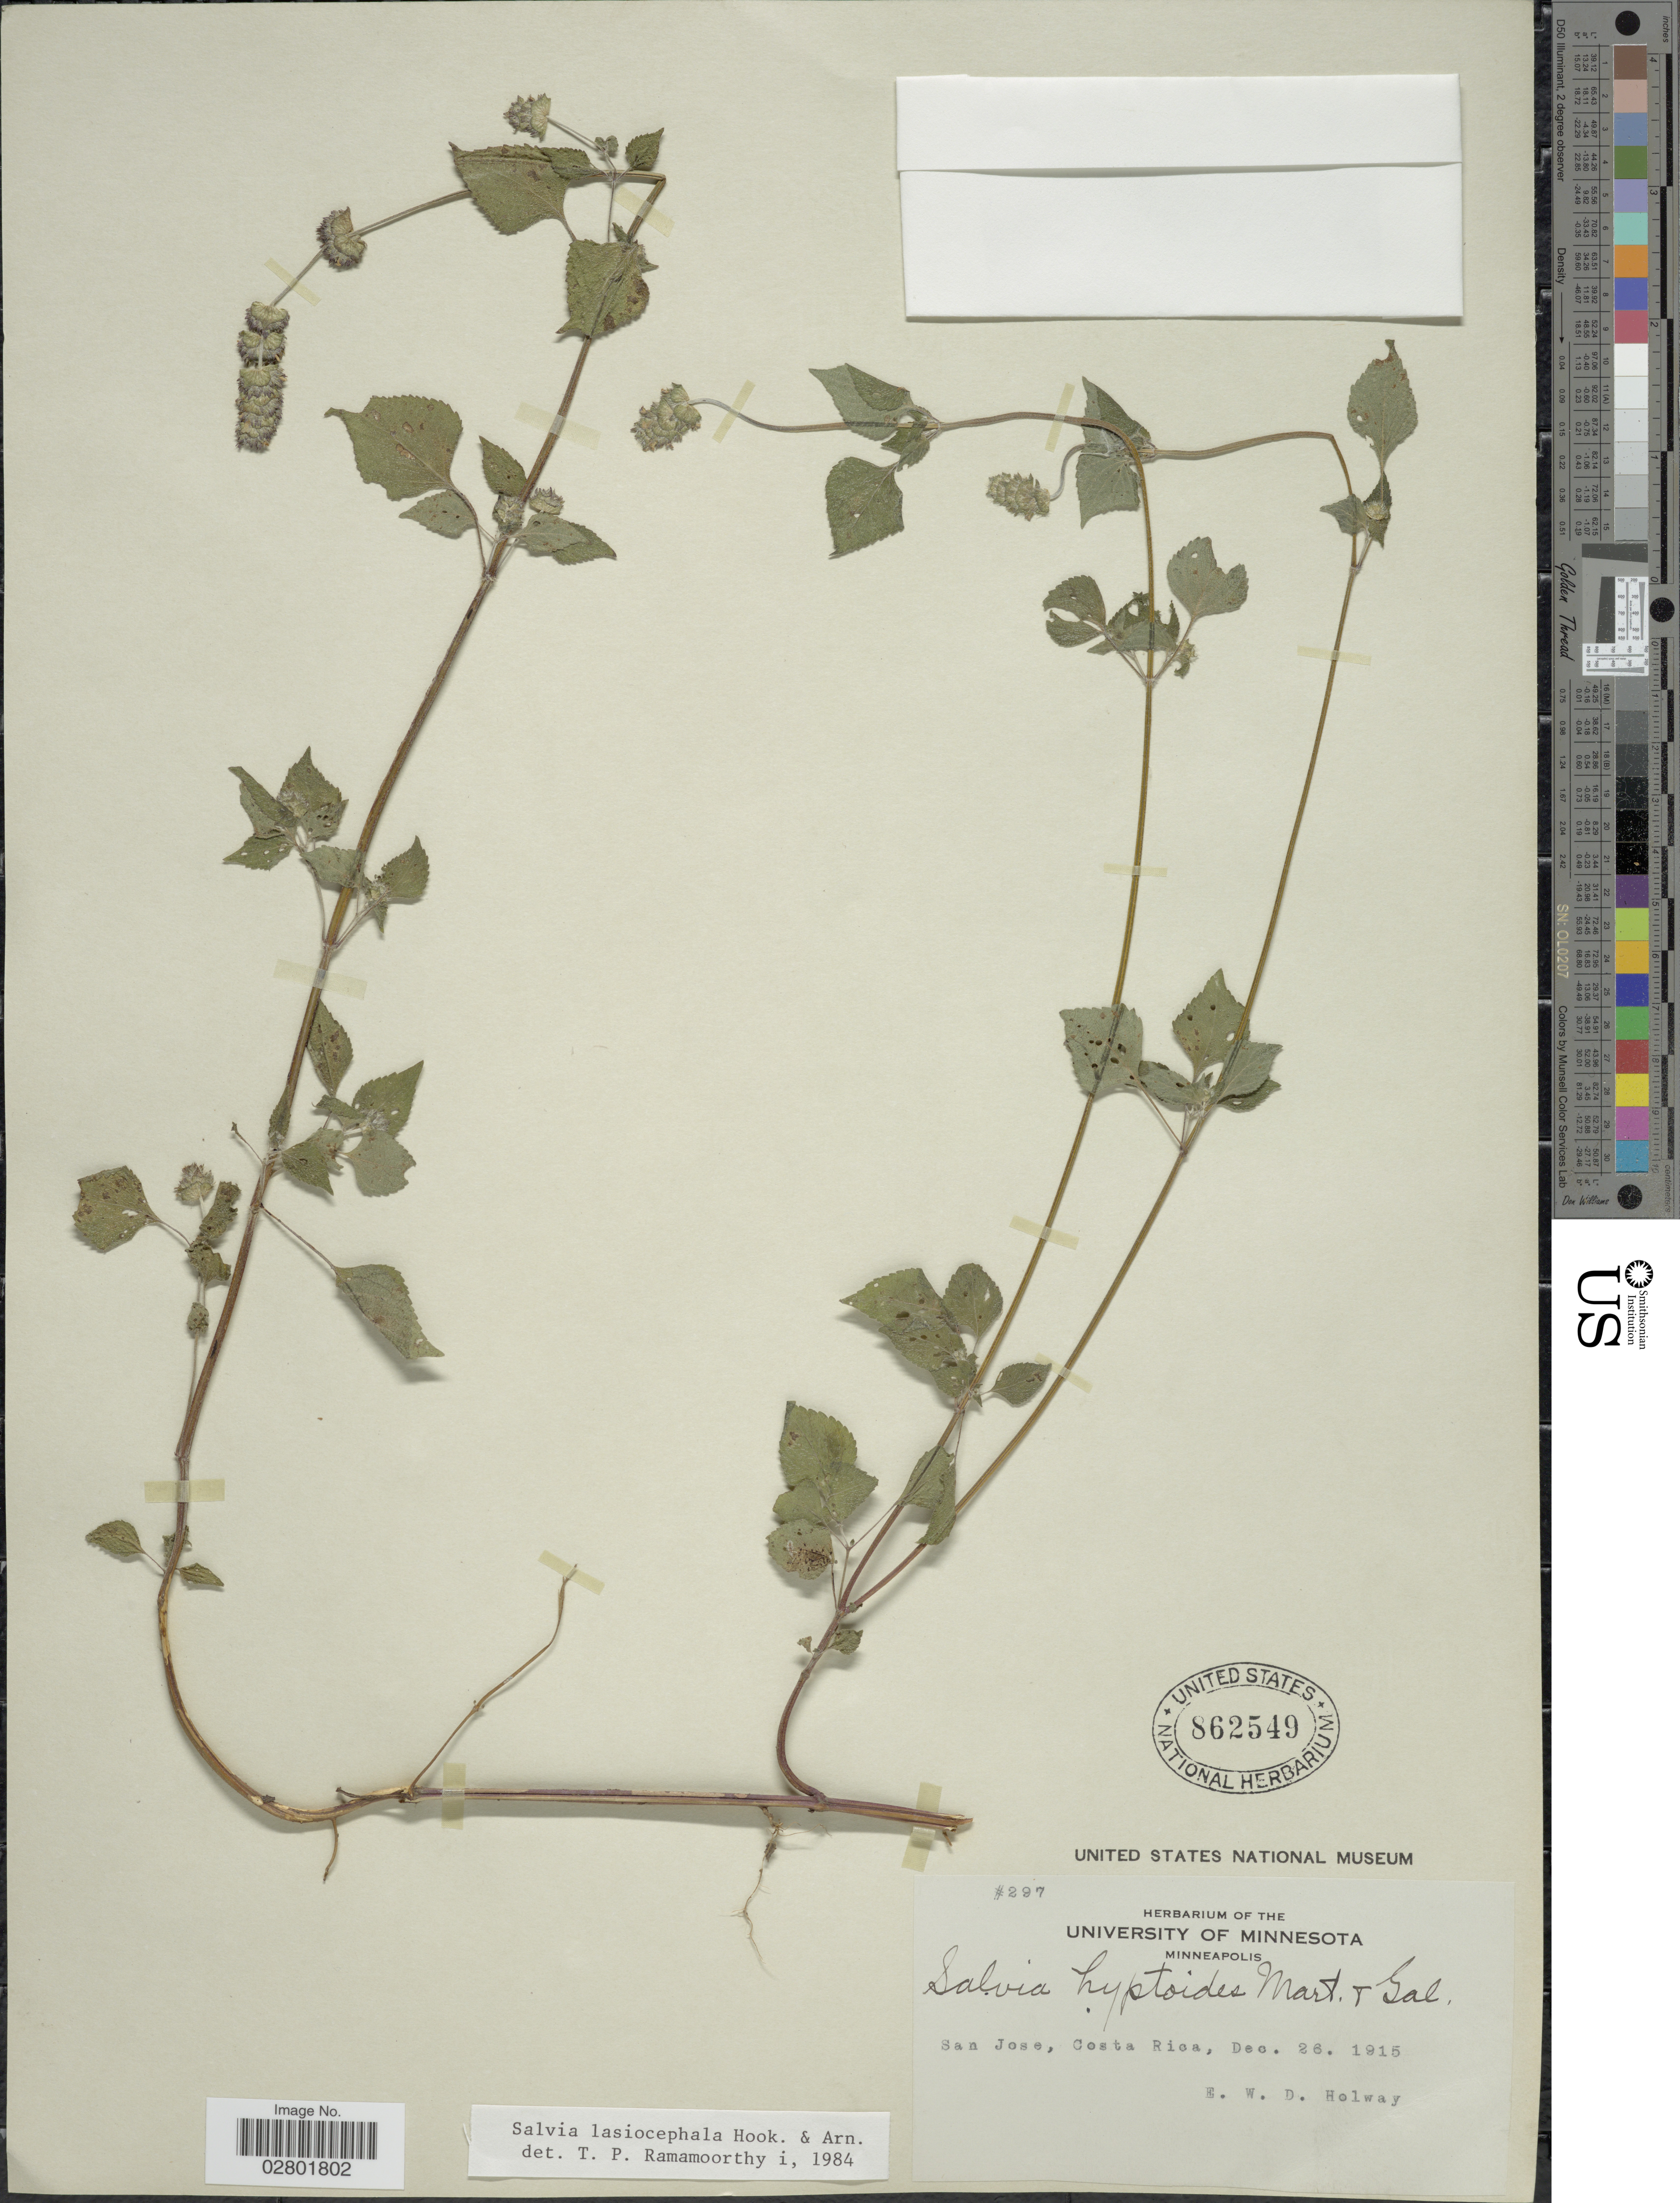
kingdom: Plantae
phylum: Tracheophyta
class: Magnoliopsida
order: Lamiales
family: Lamiaceae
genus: Salvia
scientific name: Salvia lasiocephala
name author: Hook. & Arn.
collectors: E. W. D. Holway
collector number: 297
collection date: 1915-12-26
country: Costa Rica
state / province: San José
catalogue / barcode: US 862549